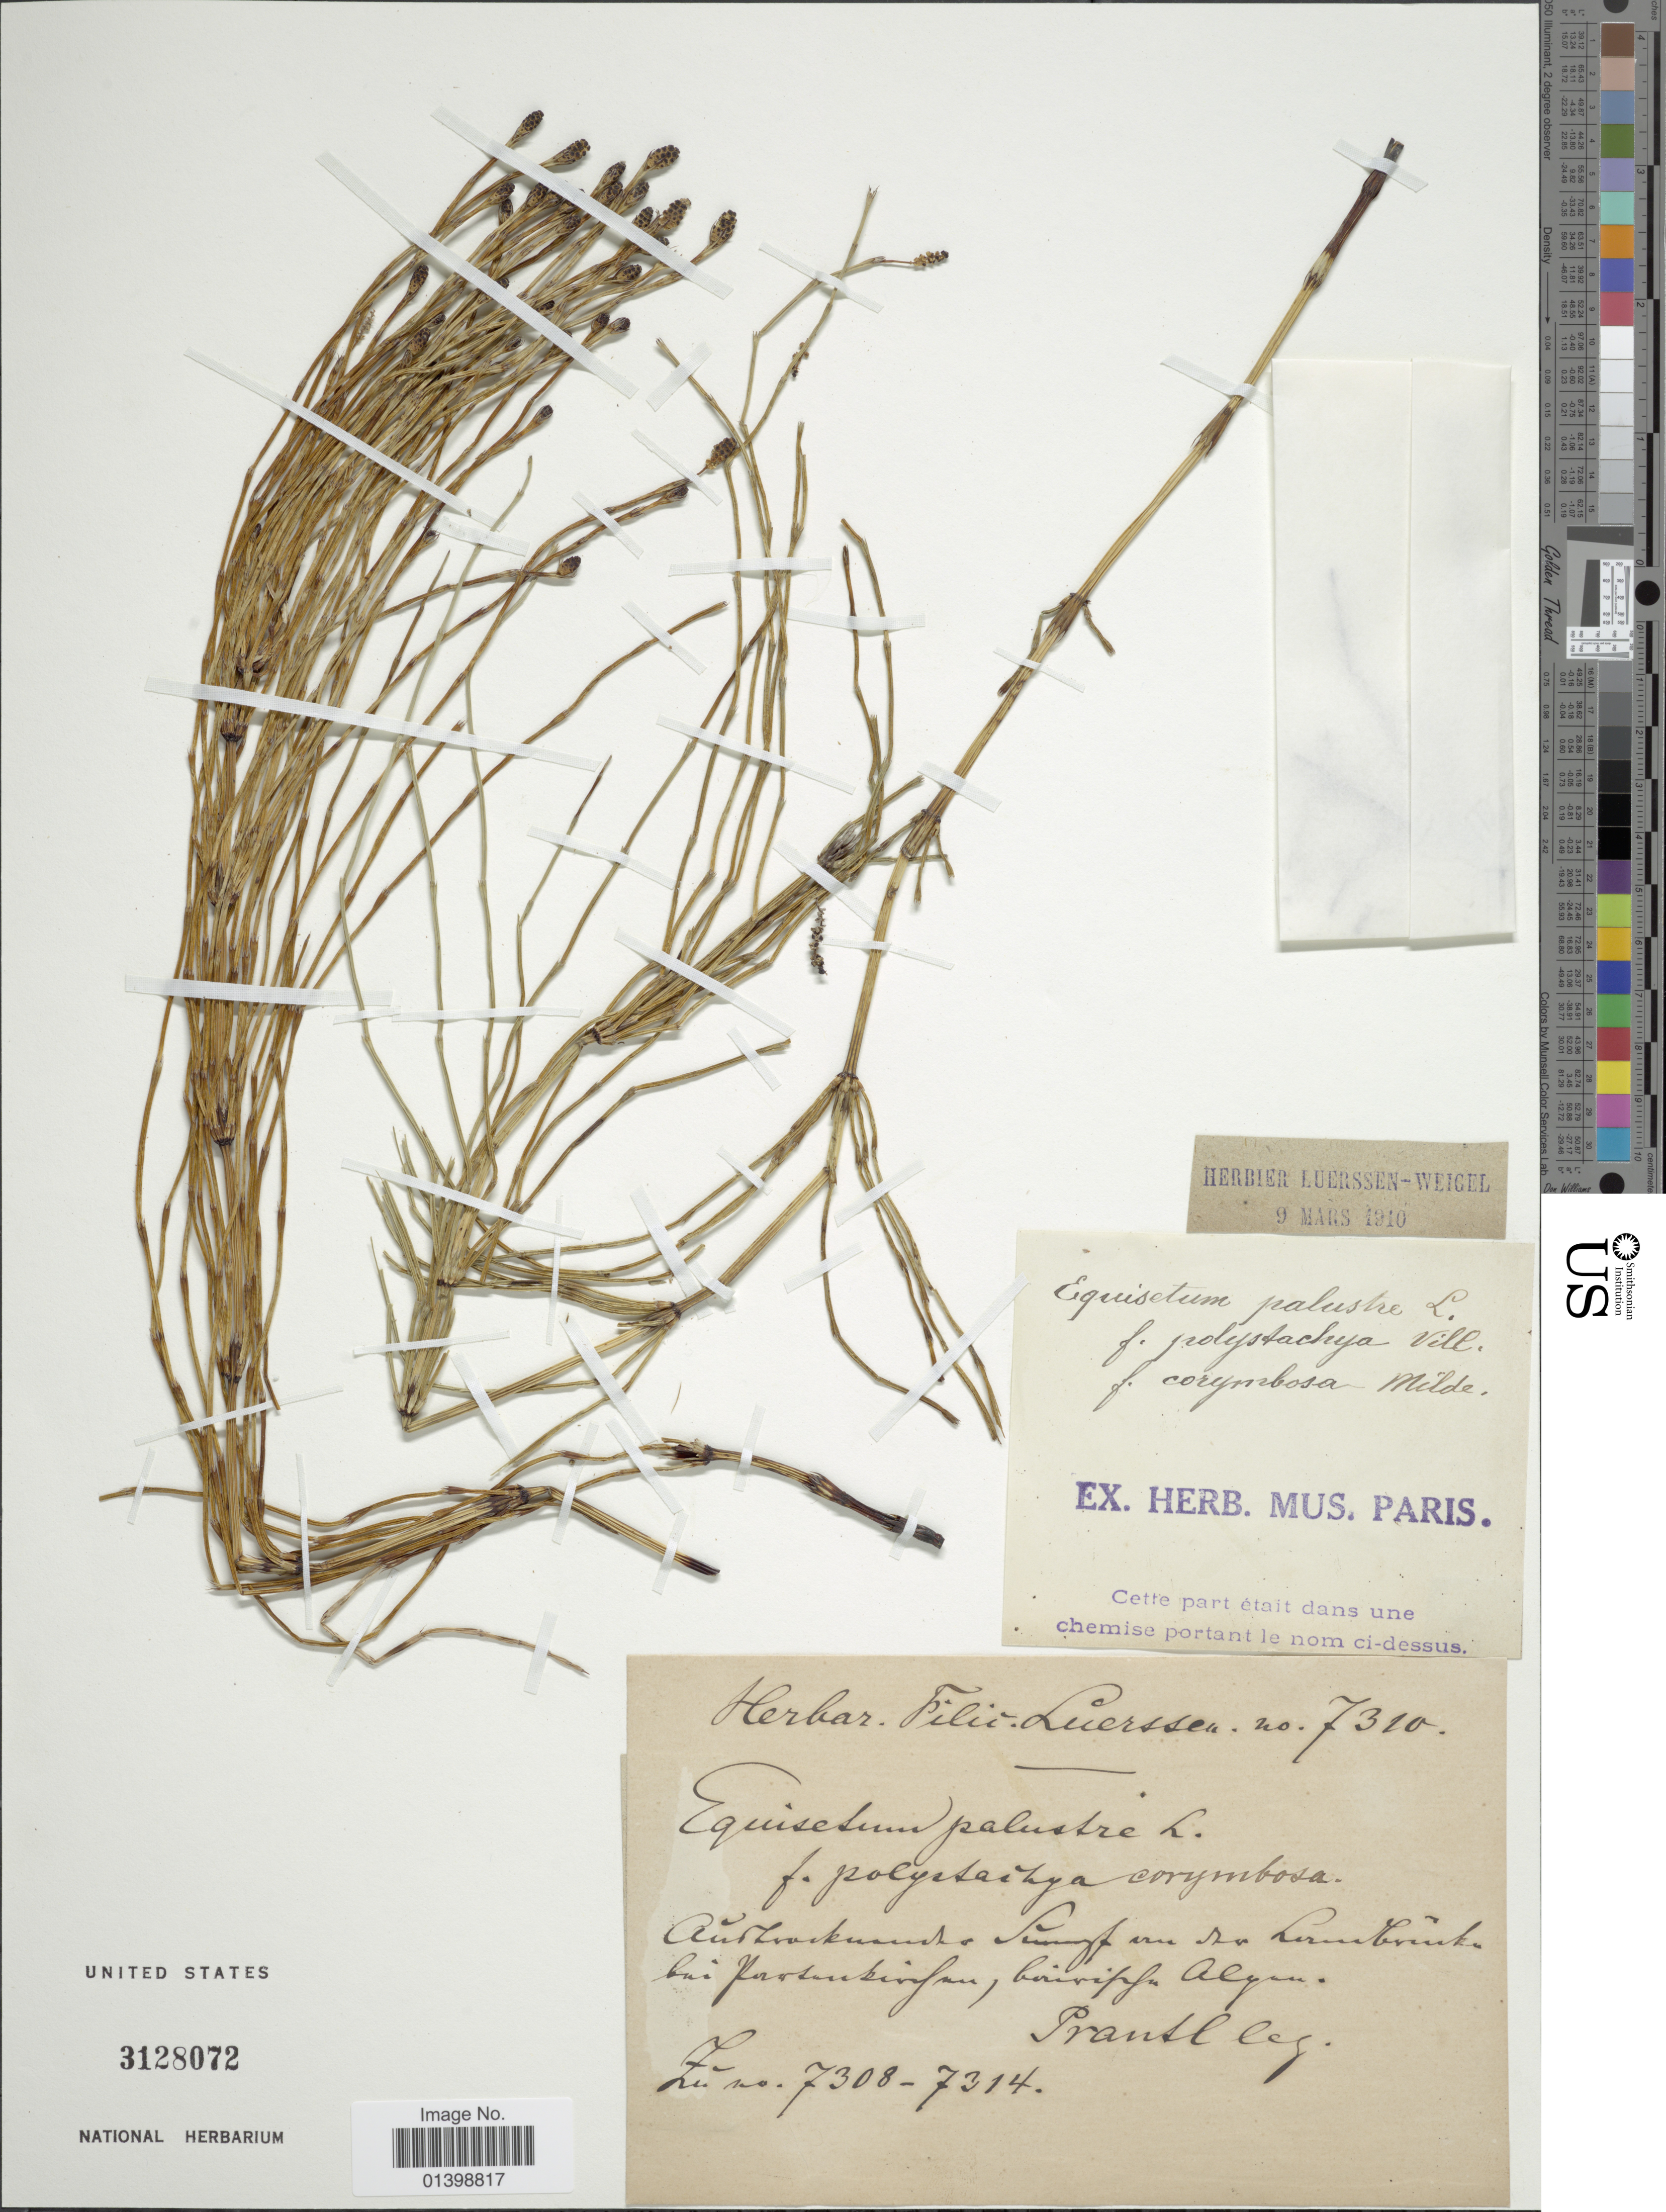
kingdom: Plantae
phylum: Tracheophyta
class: Polypodiopsida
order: Equisetales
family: Equisetaceae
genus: Equisetum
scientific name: Equisetum palustre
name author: L.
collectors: K. Prantl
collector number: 7310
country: Germany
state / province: Bayern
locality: Auf [illegible text]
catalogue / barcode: US 3128072